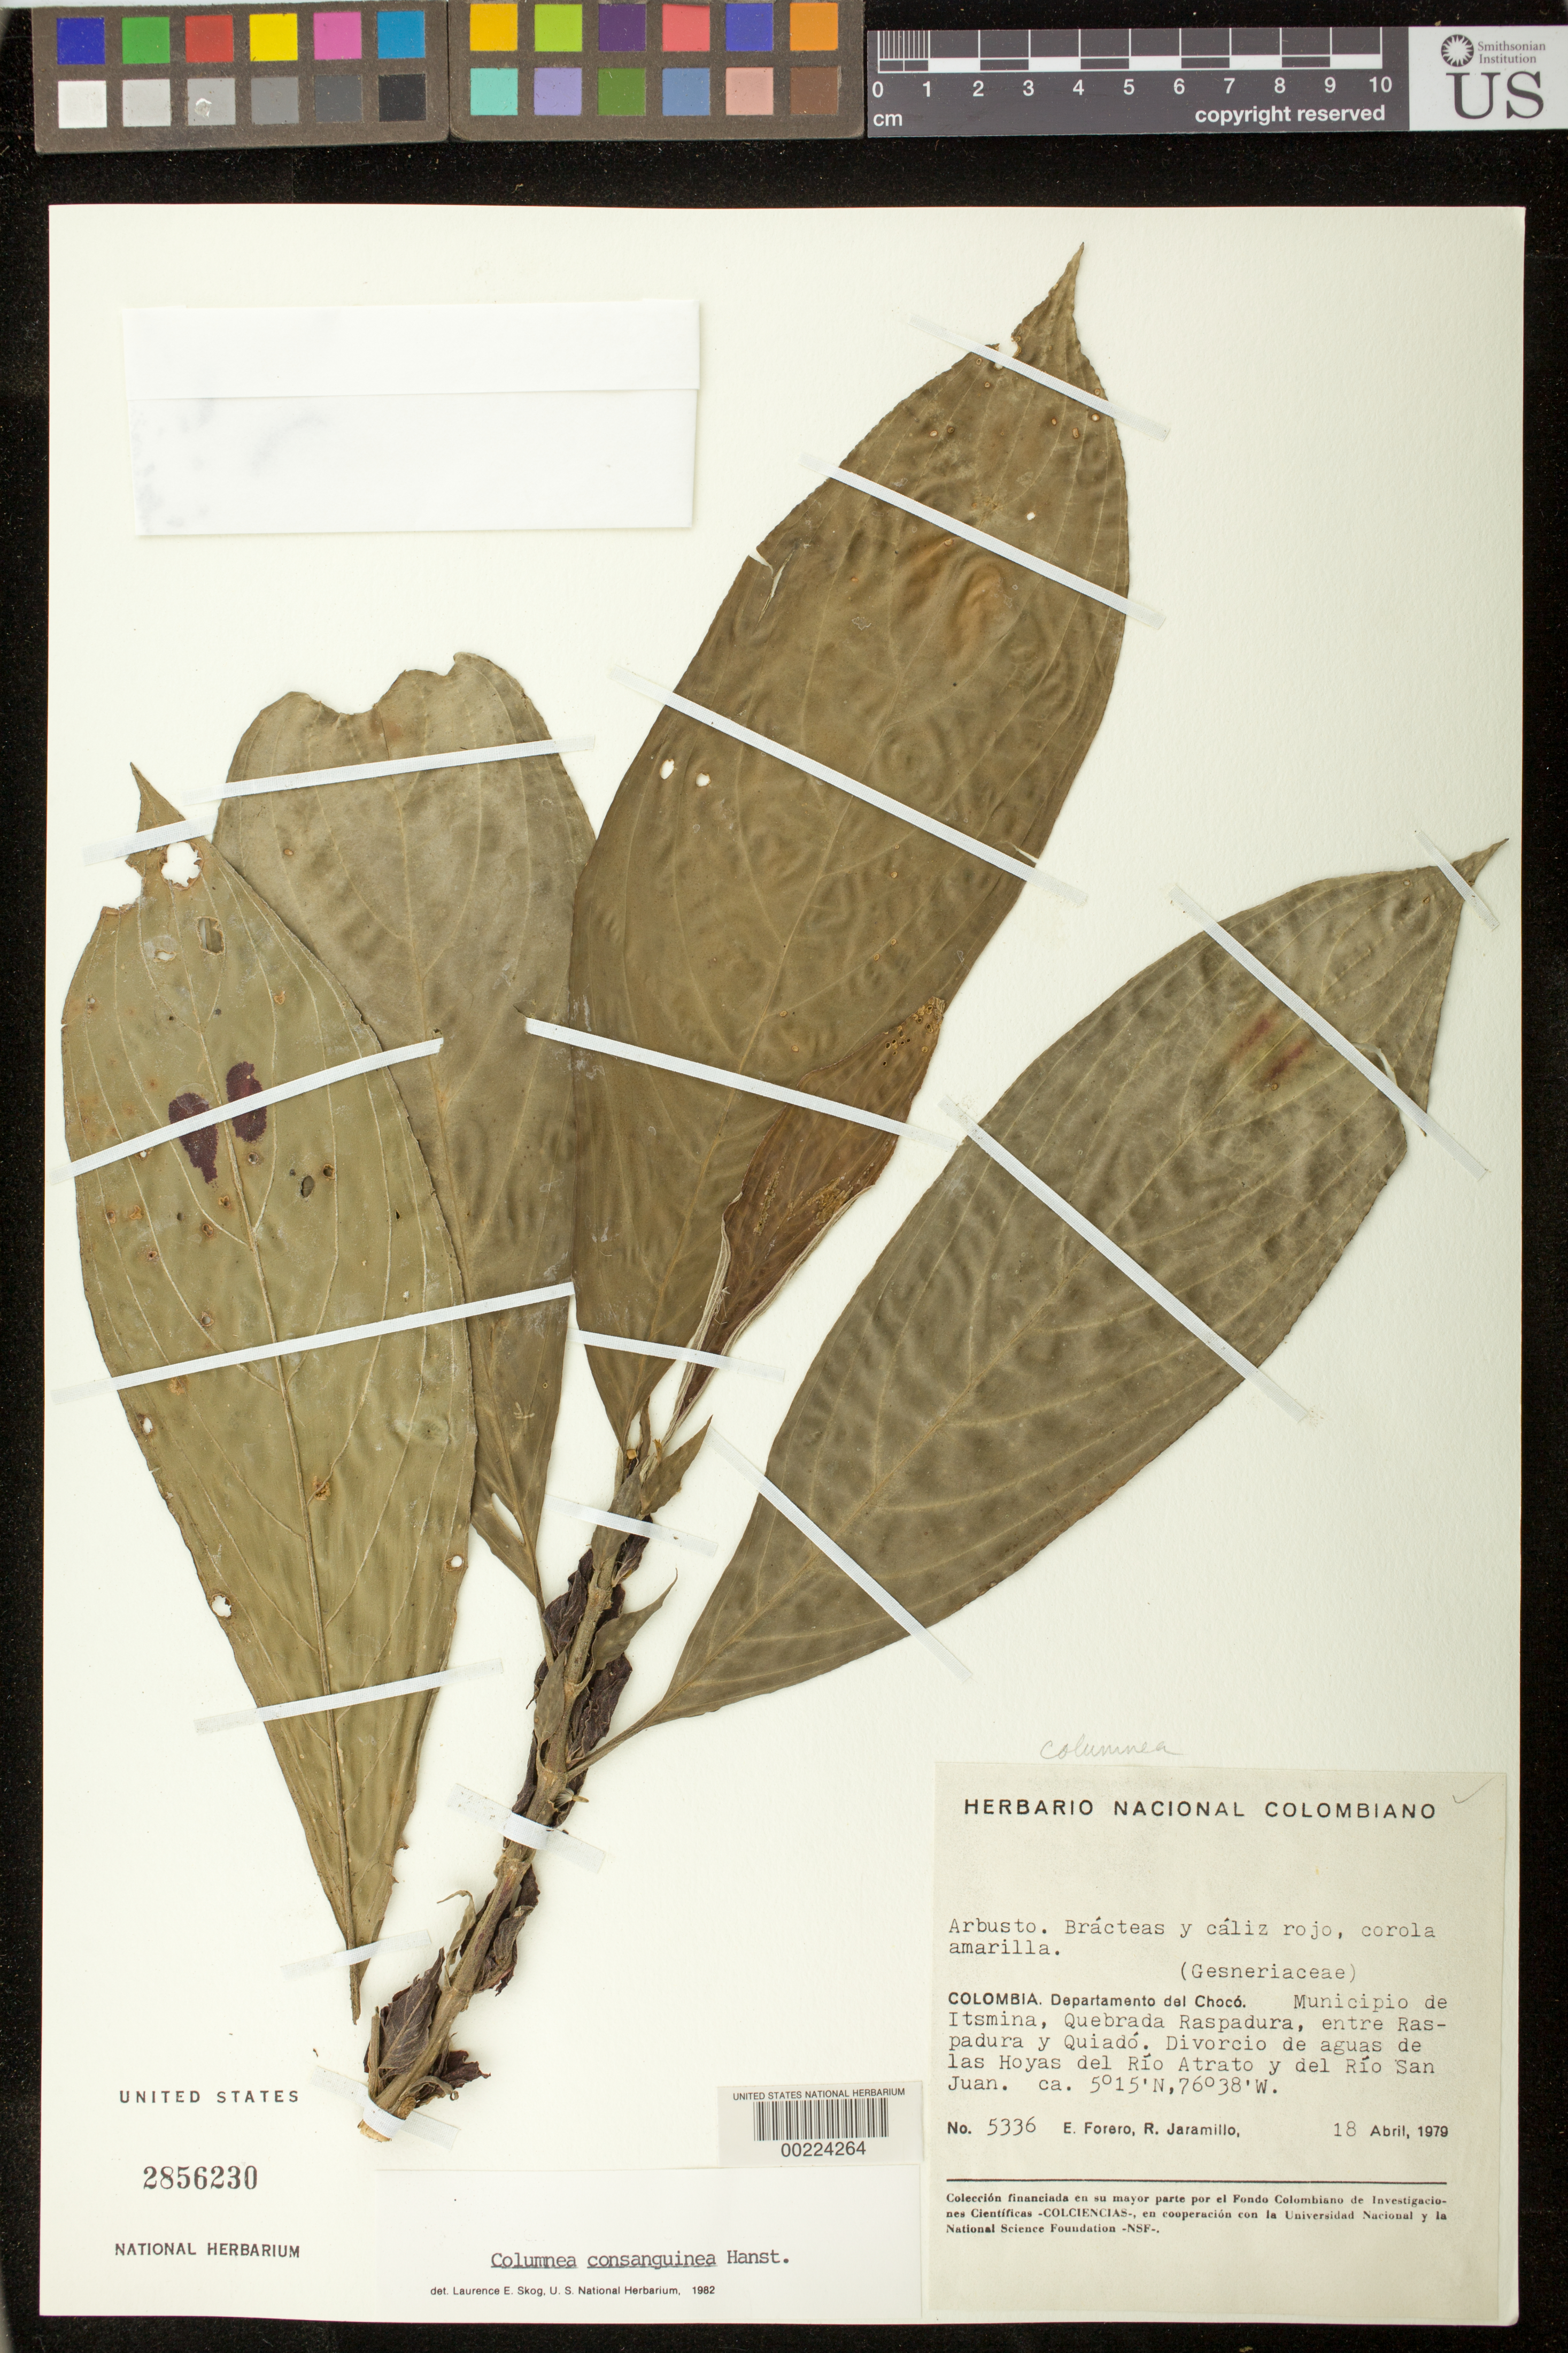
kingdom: Plantae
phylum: Tracheophyta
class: Magnoliopsida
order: Lamiales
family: Gesneriaceae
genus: Columnea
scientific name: Columnea consanguinea Hanst. var. consanguinea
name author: (Hanst.) Hanst.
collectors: E. Forero & R. Jaramillo M.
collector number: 5336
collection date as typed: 18 Apr 1979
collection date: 1979-04-18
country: Colombia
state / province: Chocó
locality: Mun. of Itsmina, Quebrada Raspadura, between Raspadura & Quiado, separation of waters of valleys of Rio Atrato & Rio San Juan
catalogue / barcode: US 2856230